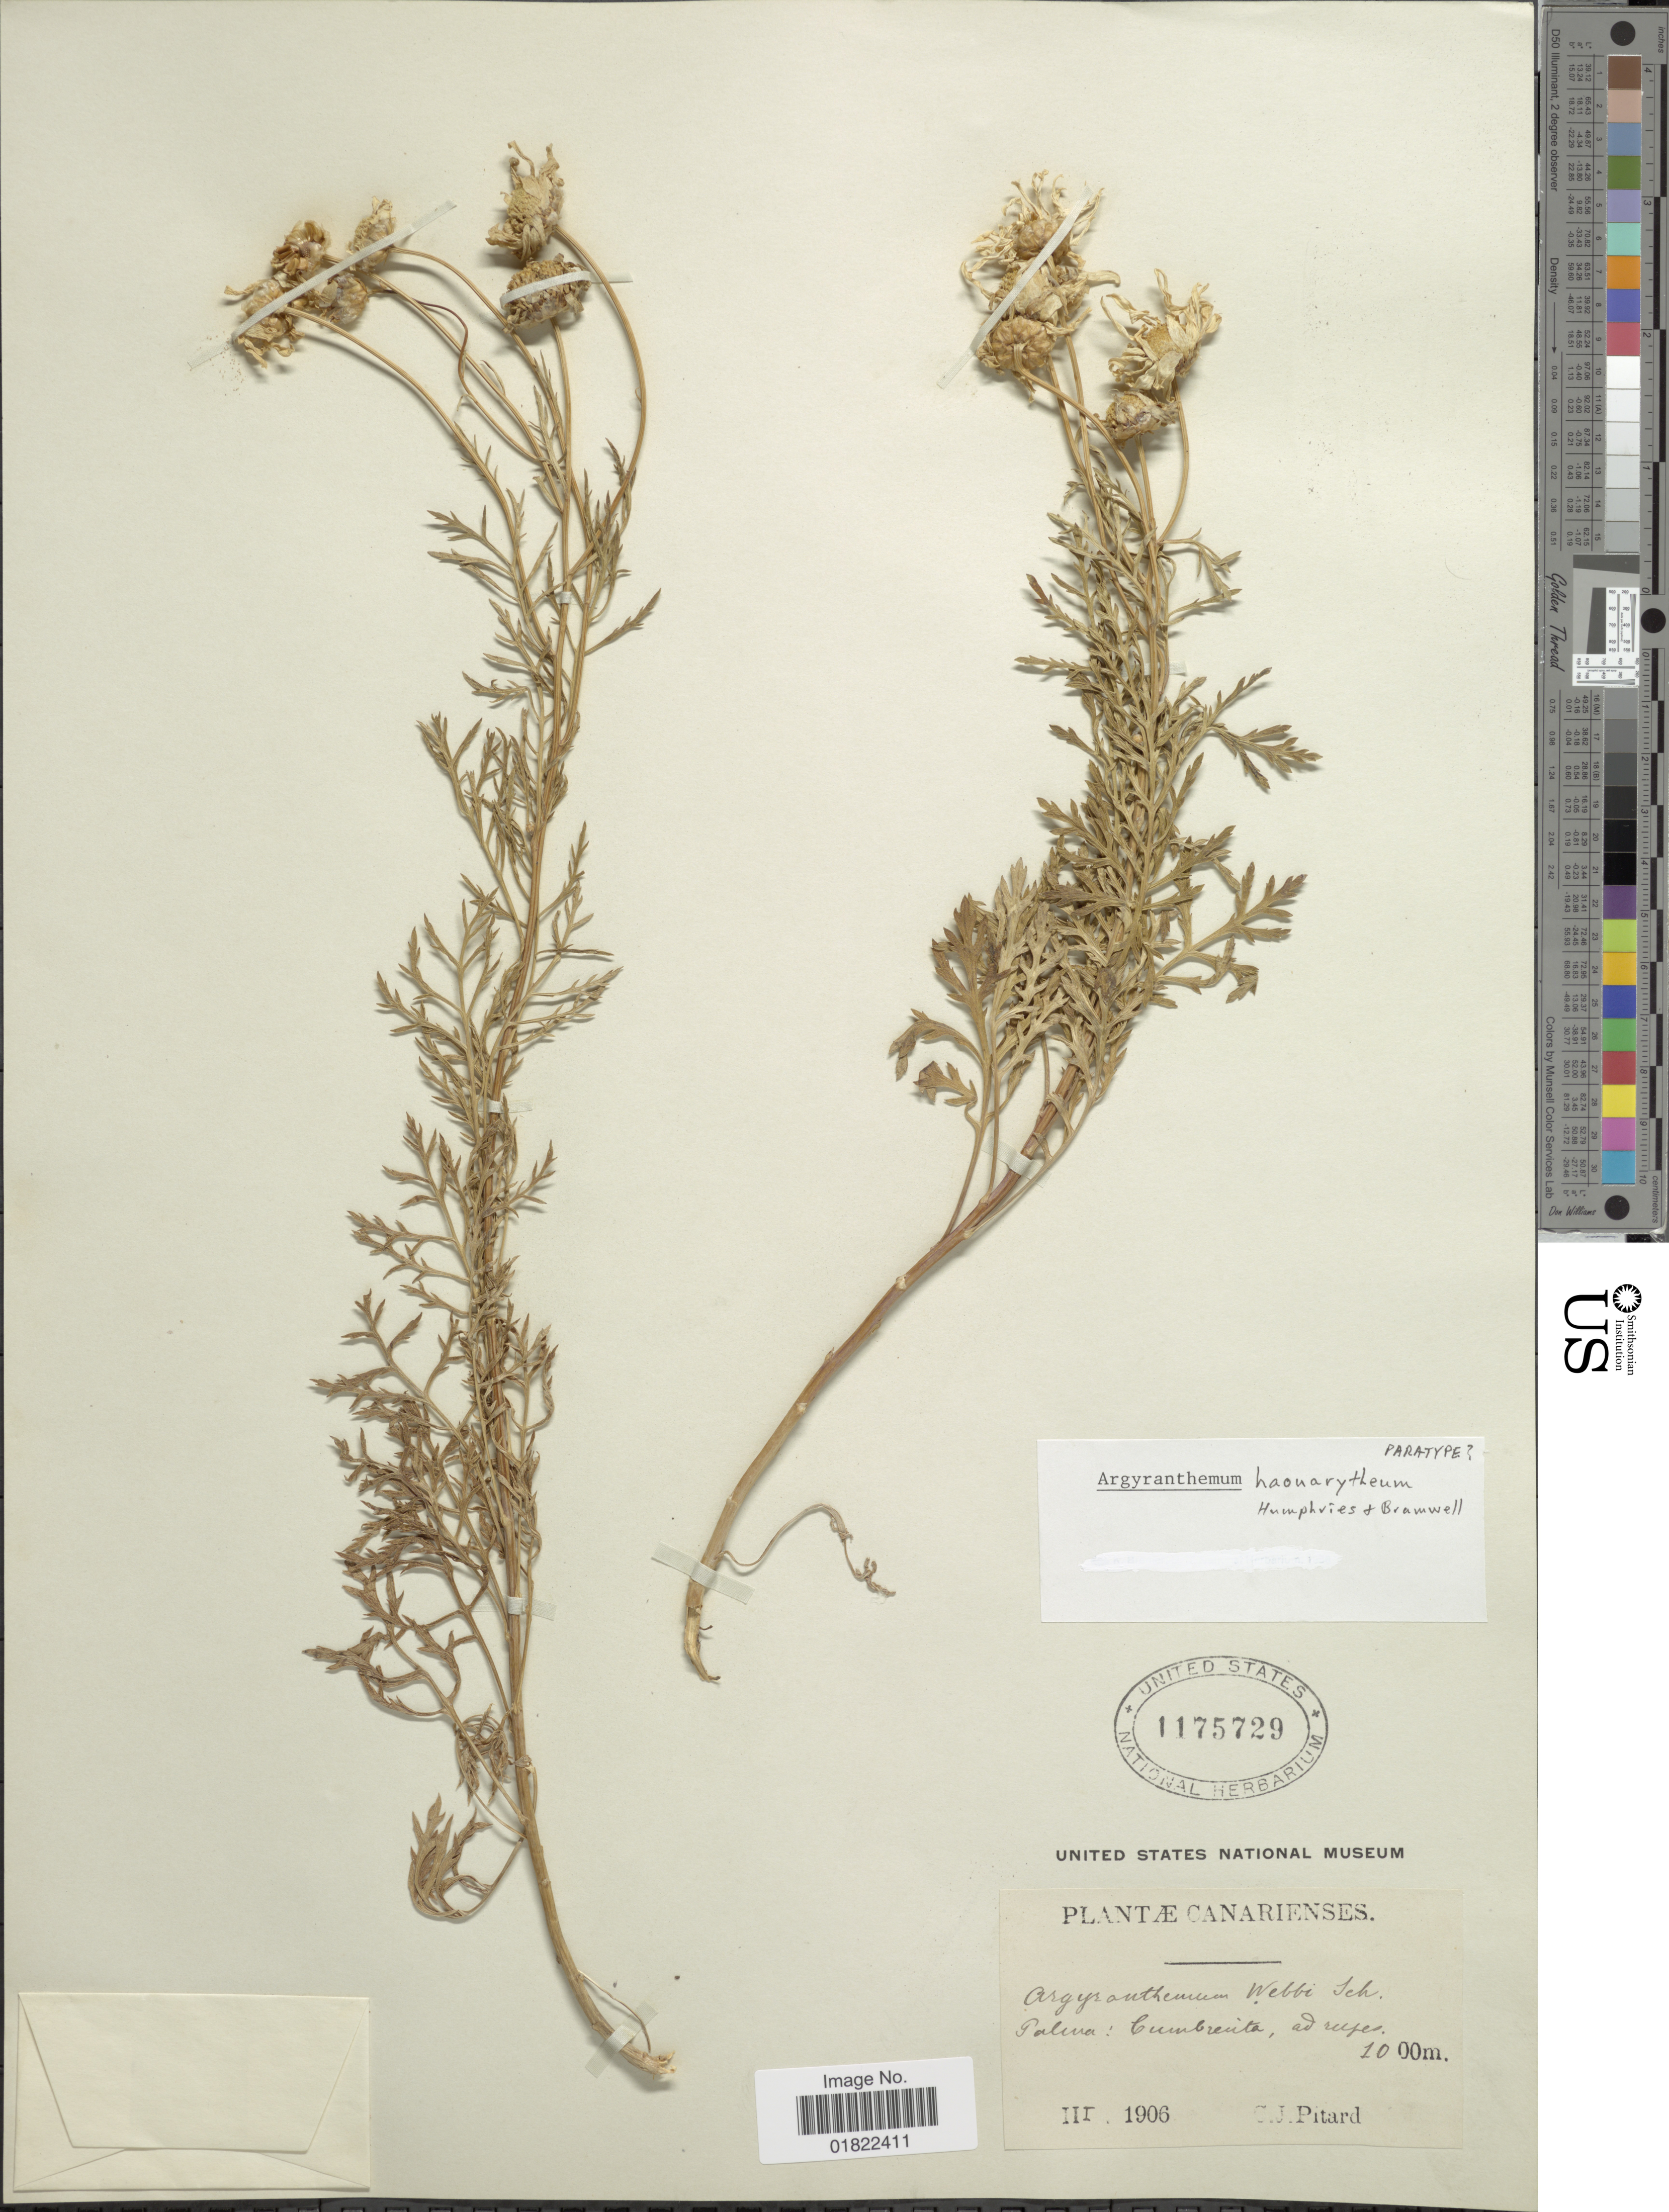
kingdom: Plantae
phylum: Tracheophyta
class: Magnoliopsida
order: Asterales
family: Asteraceae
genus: Argyranthemum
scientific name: Argyranthemum haouarytheum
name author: Humphries & Bramwell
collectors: C. Pitard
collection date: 1906-03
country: Spain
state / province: Canarias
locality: Palma: Cumbrieta, ad rupes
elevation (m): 1000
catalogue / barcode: US 1175729